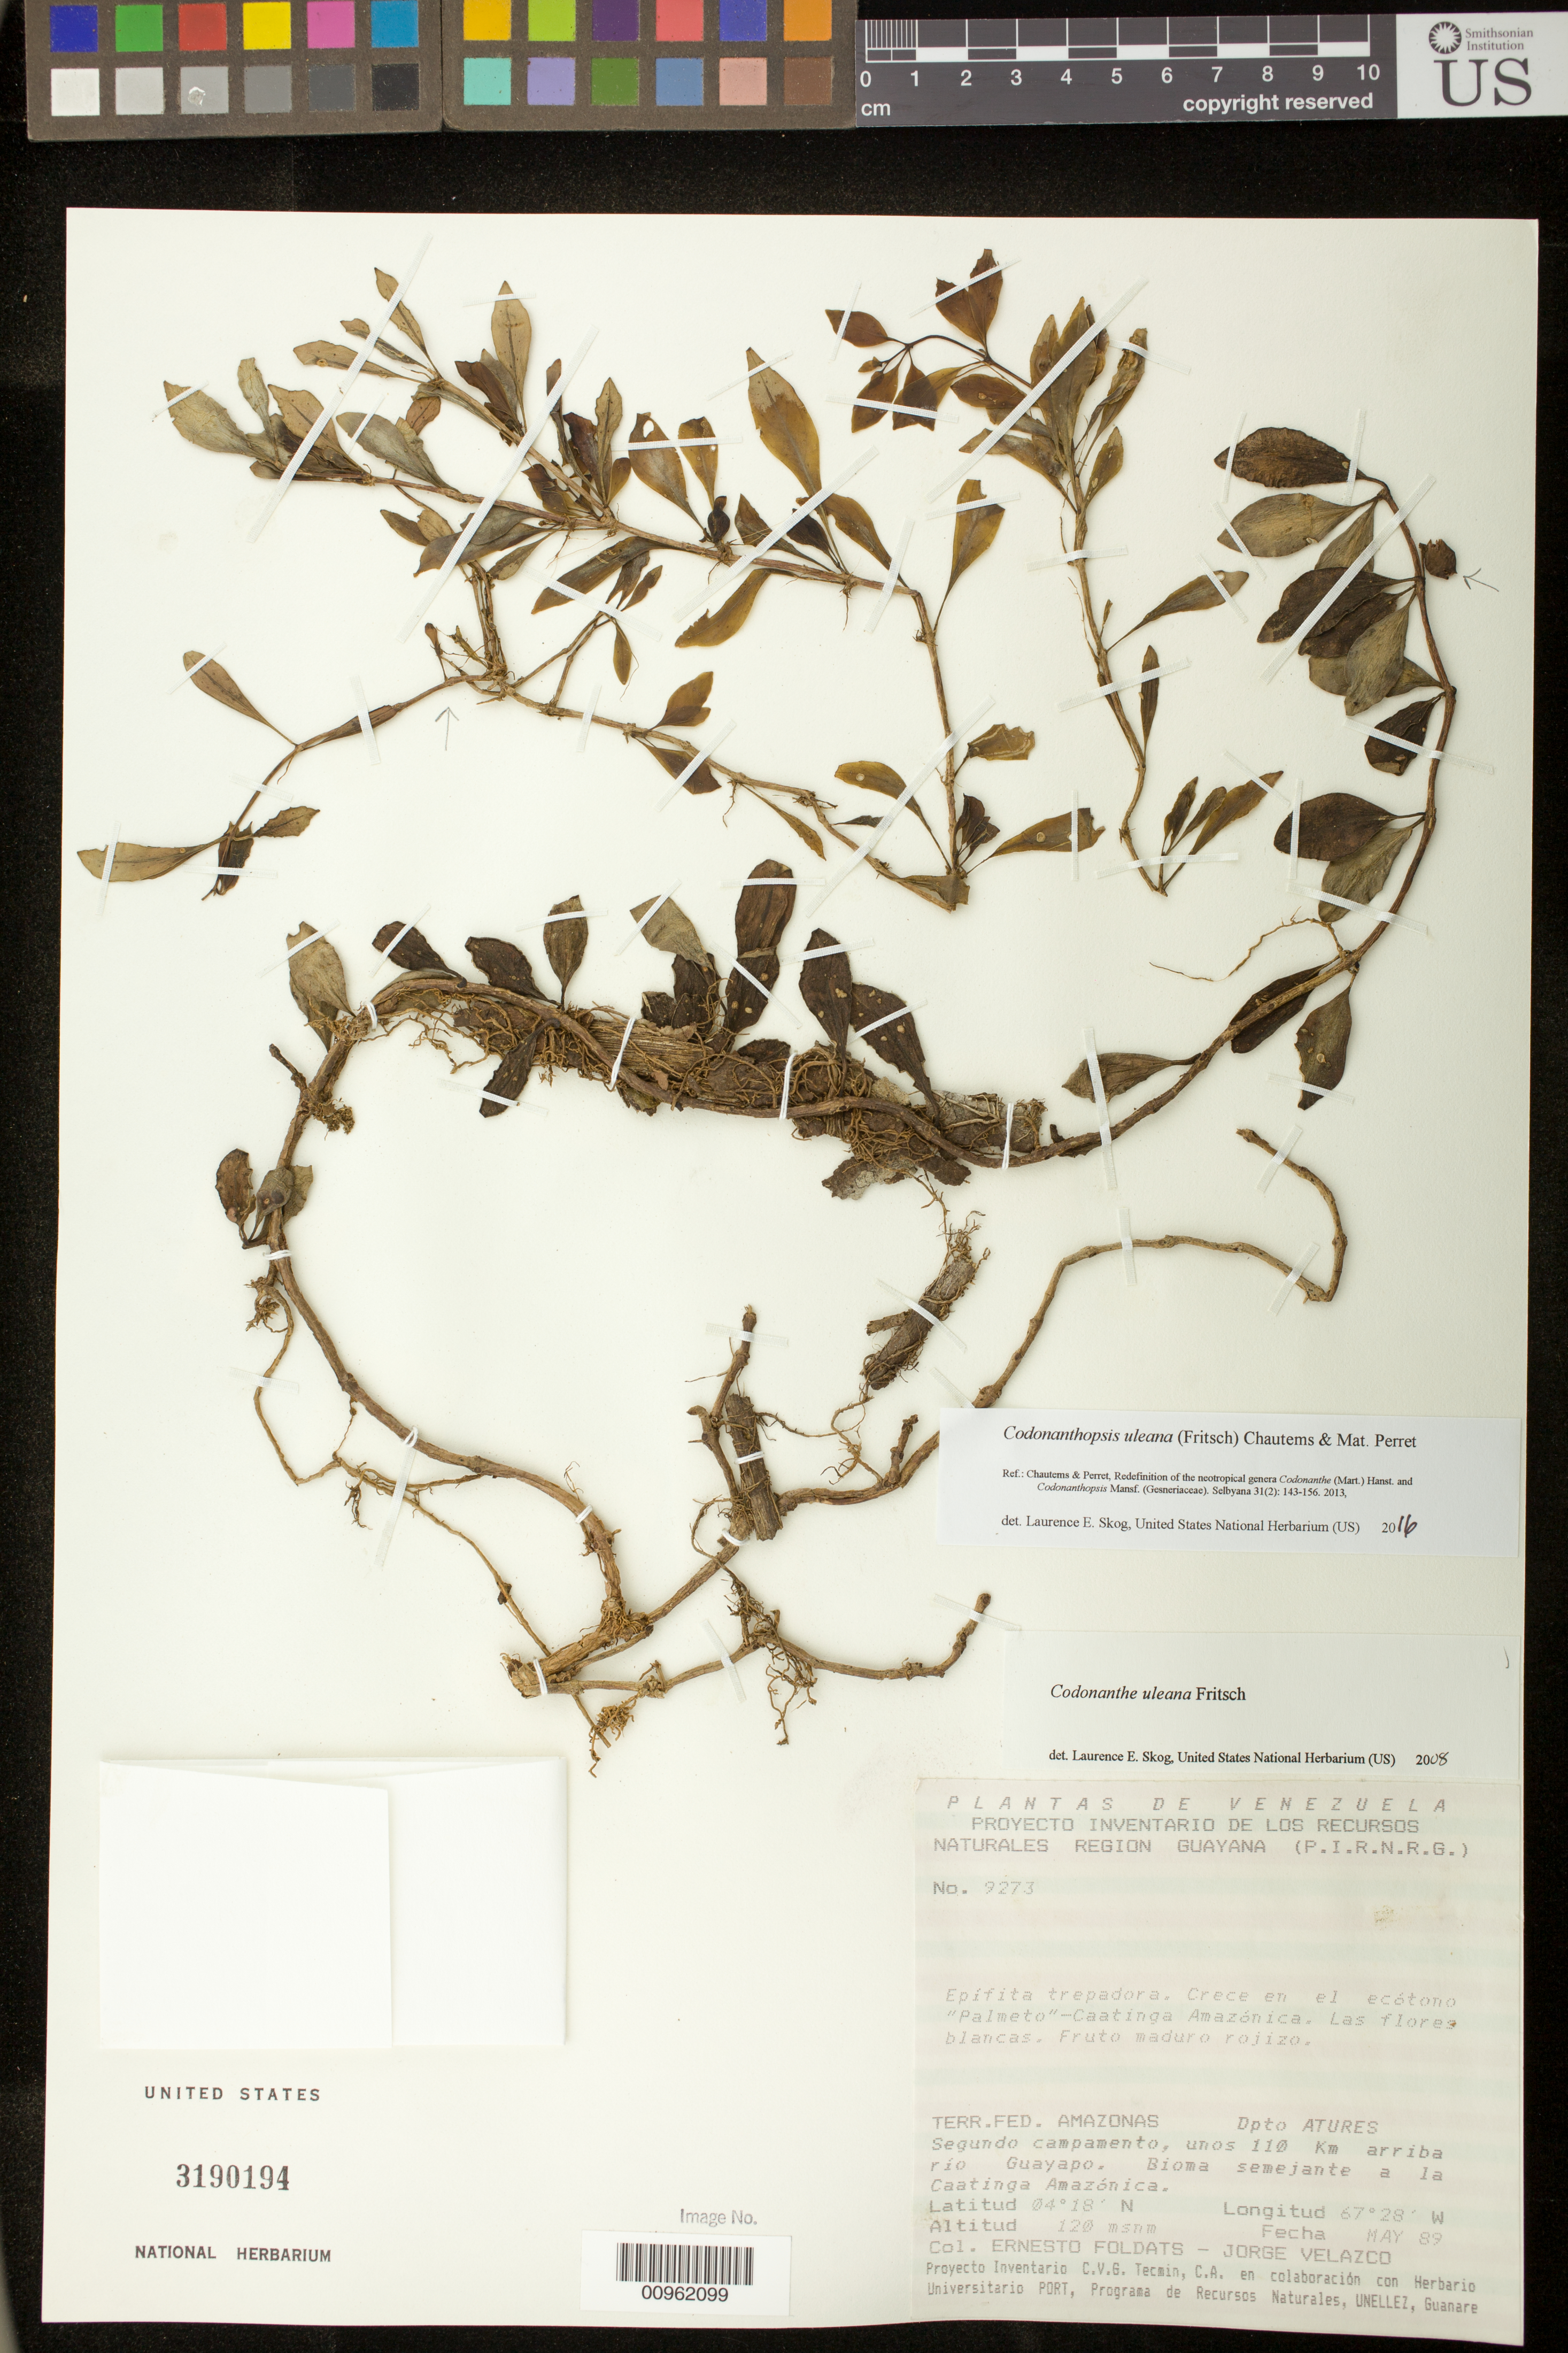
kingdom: Plantae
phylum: Tracheophyta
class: Magnoliopsida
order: Lamiales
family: Gesneriaceae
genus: Codonanthopsis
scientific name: Codonanthopsis uleana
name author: (Fritsch) Chautems & Mat.Perret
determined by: Skog, Laurence E.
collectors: E. Foldats & J. Velazco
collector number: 9273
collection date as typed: May 1989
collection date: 1989-05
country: Venezuela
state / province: Amazonas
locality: Terr. Fed. Amazonas. Dpto. Atures. Segundo campamento, unos 110 km arriba rio Guayapo, Bioma semejante a la caatinga Amazonica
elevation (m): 120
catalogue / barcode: US 3190194